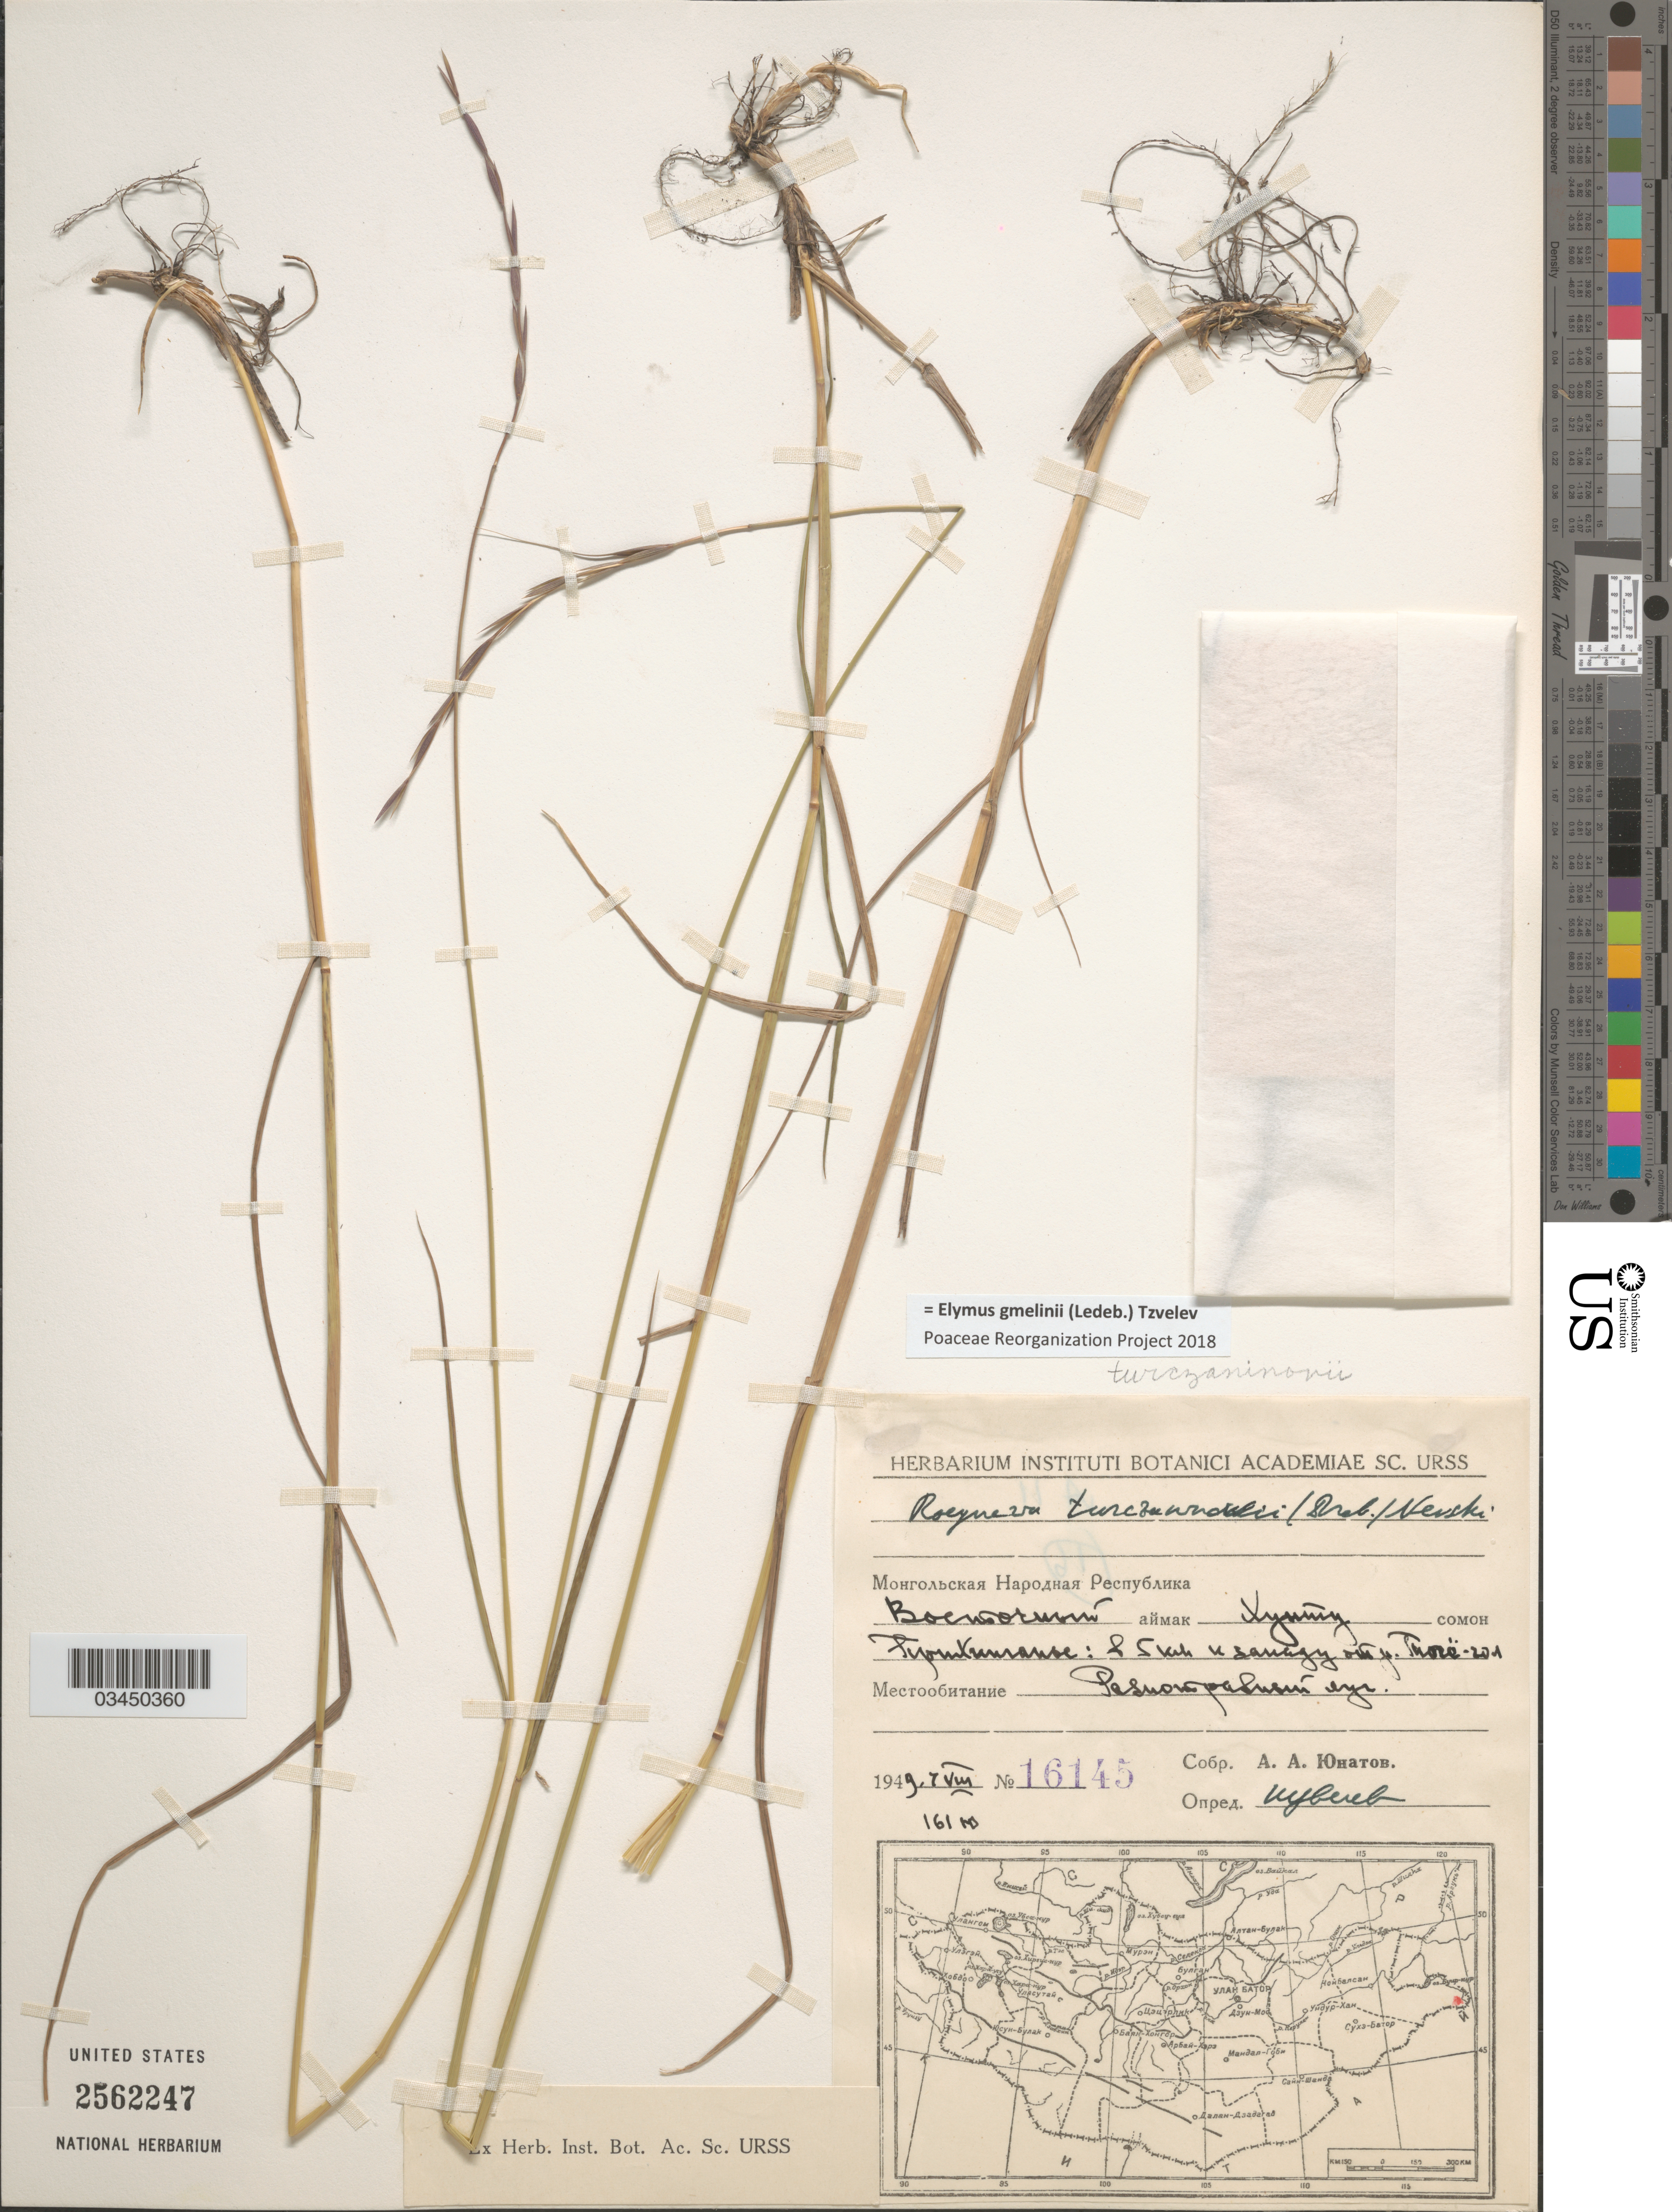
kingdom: Plantae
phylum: Tracheophyta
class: Liliopsida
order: Poales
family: Poaceae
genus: Elymus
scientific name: Elymus gmelinii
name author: (Ledeb.) Tzvelev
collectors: A. Unatov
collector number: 16145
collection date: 1949-08-07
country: Mongolia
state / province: Dornod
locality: Hunta Suma, 5 km W of Toge-Gol river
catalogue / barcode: US 2562247